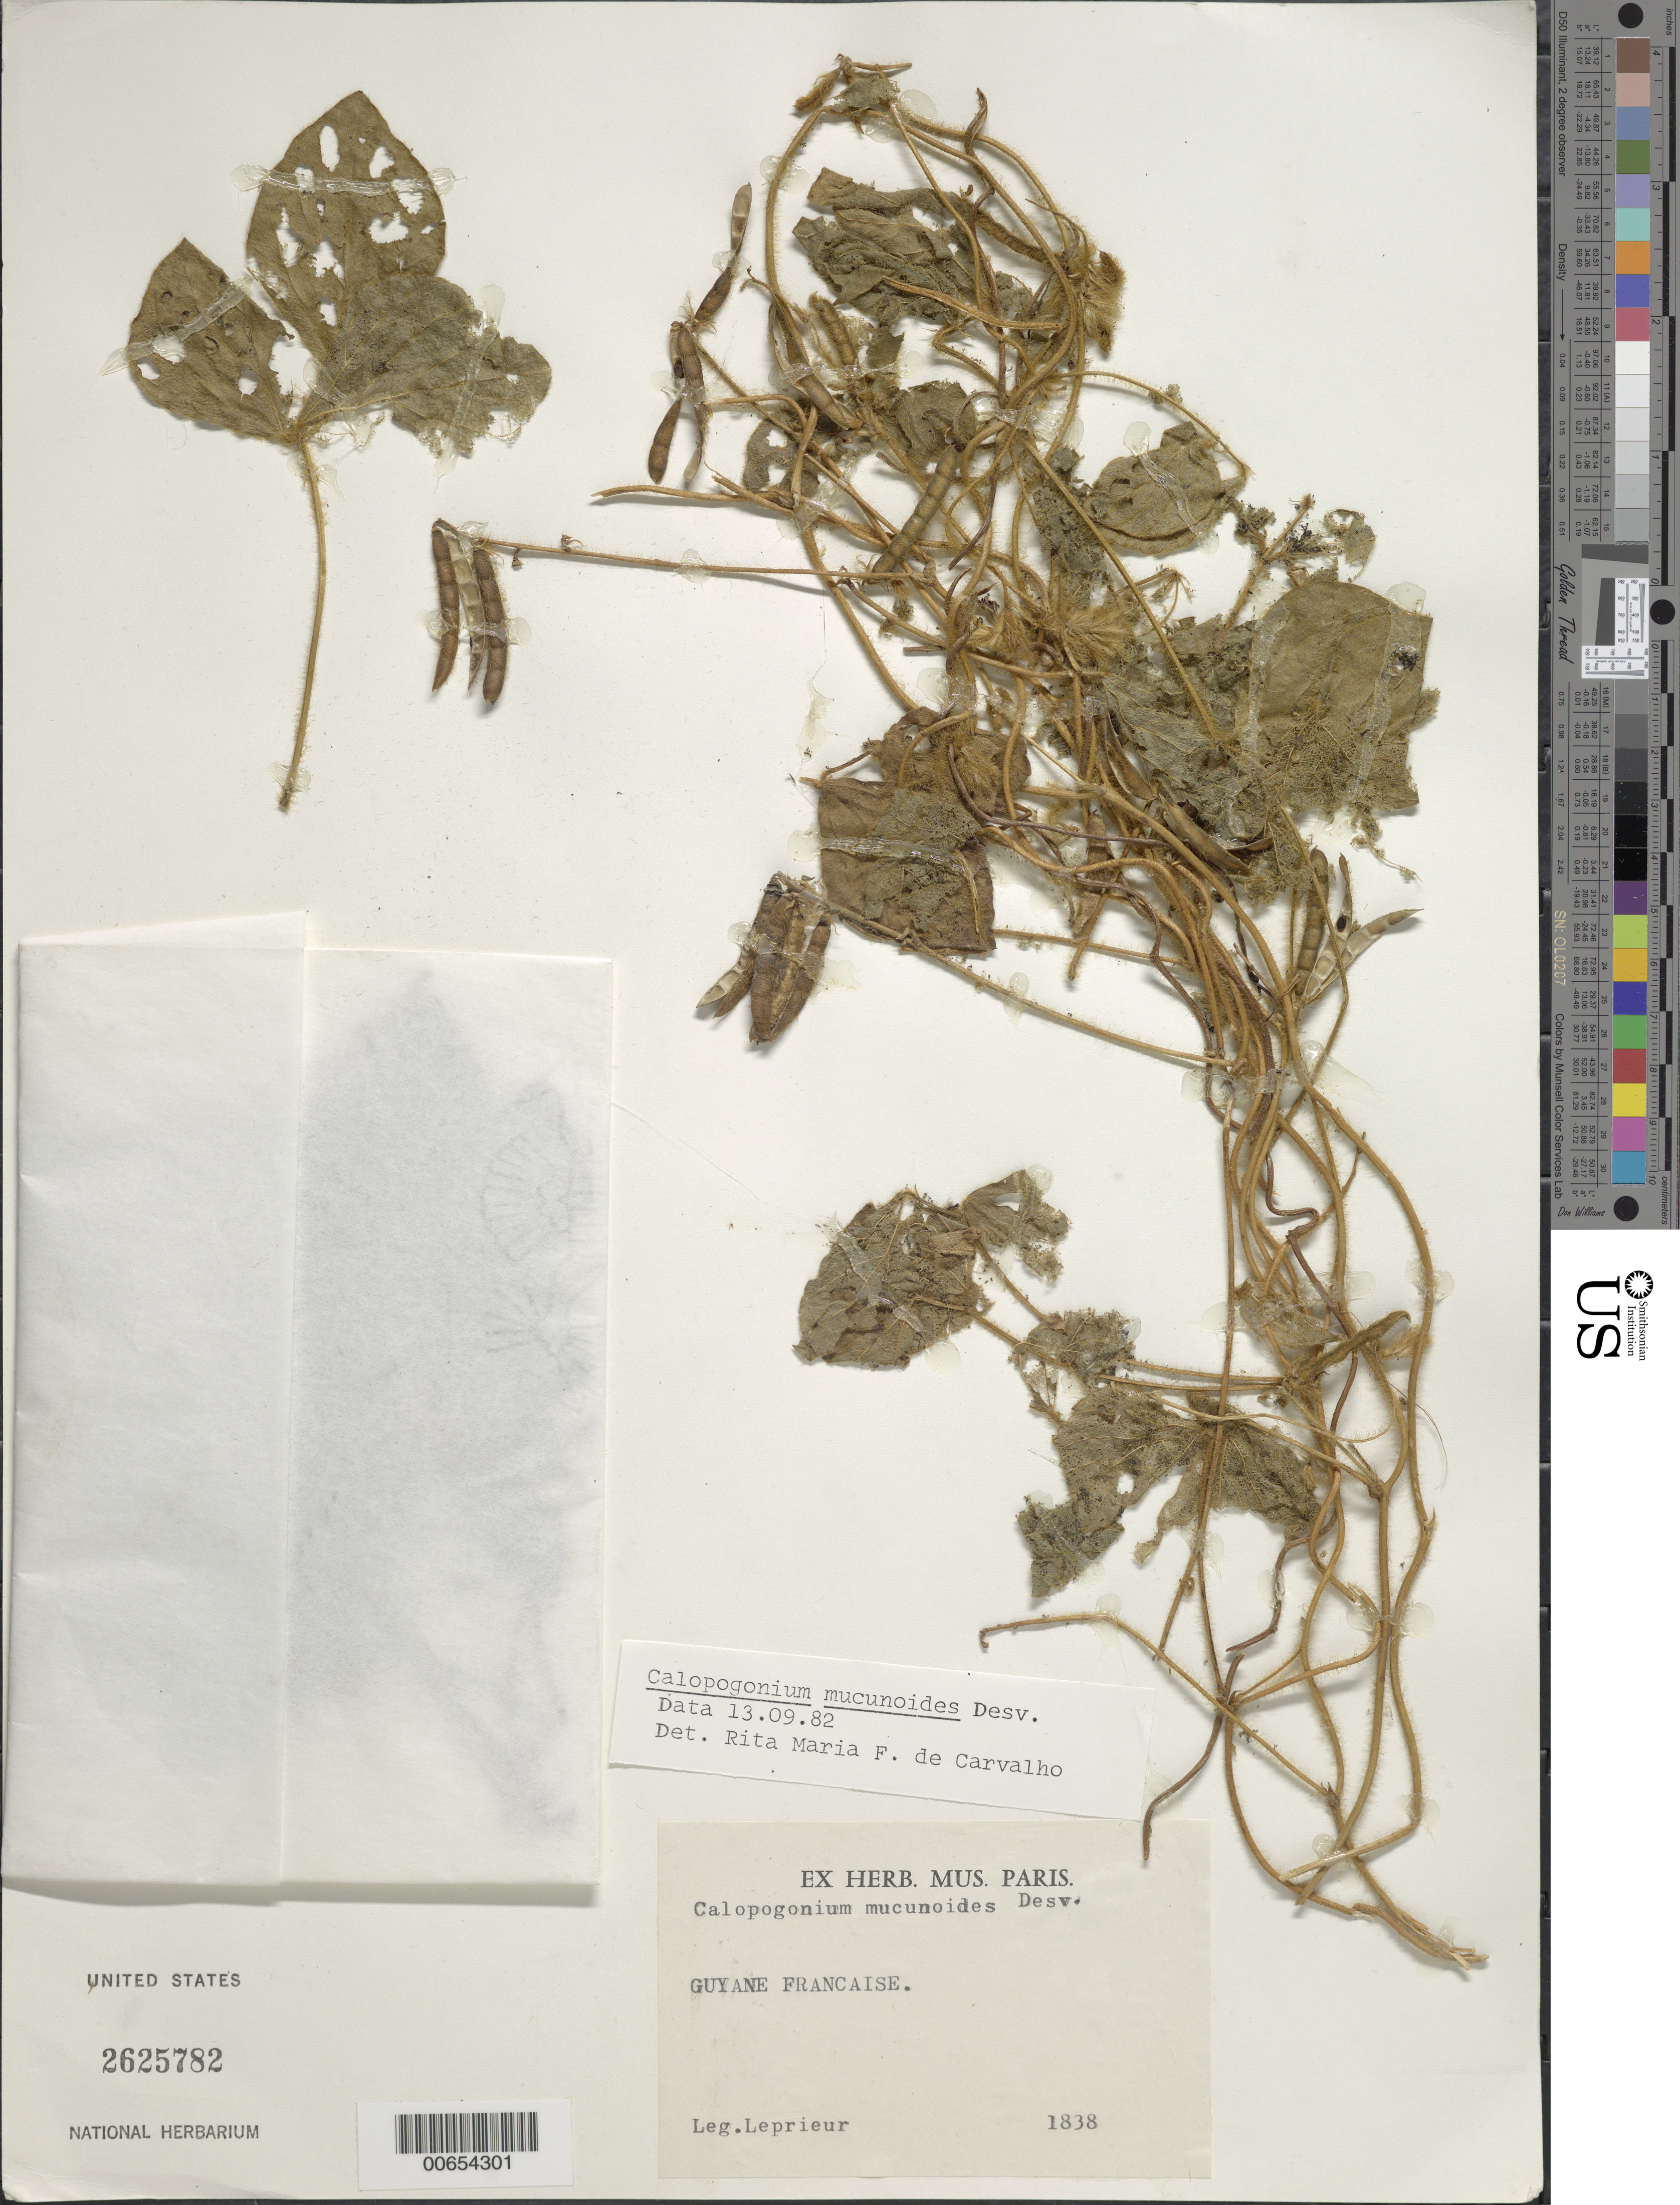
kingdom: Plantae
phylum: Tracheophyta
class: Magnoliopsida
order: Fabales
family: Fabaceae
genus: Calopogonium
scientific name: Calopogonium mucunoides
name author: Desv.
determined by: Carvalho, R. M.F. de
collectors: F. M. R. Leprieur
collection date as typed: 1838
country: French Guiana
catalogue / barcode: US 2625782